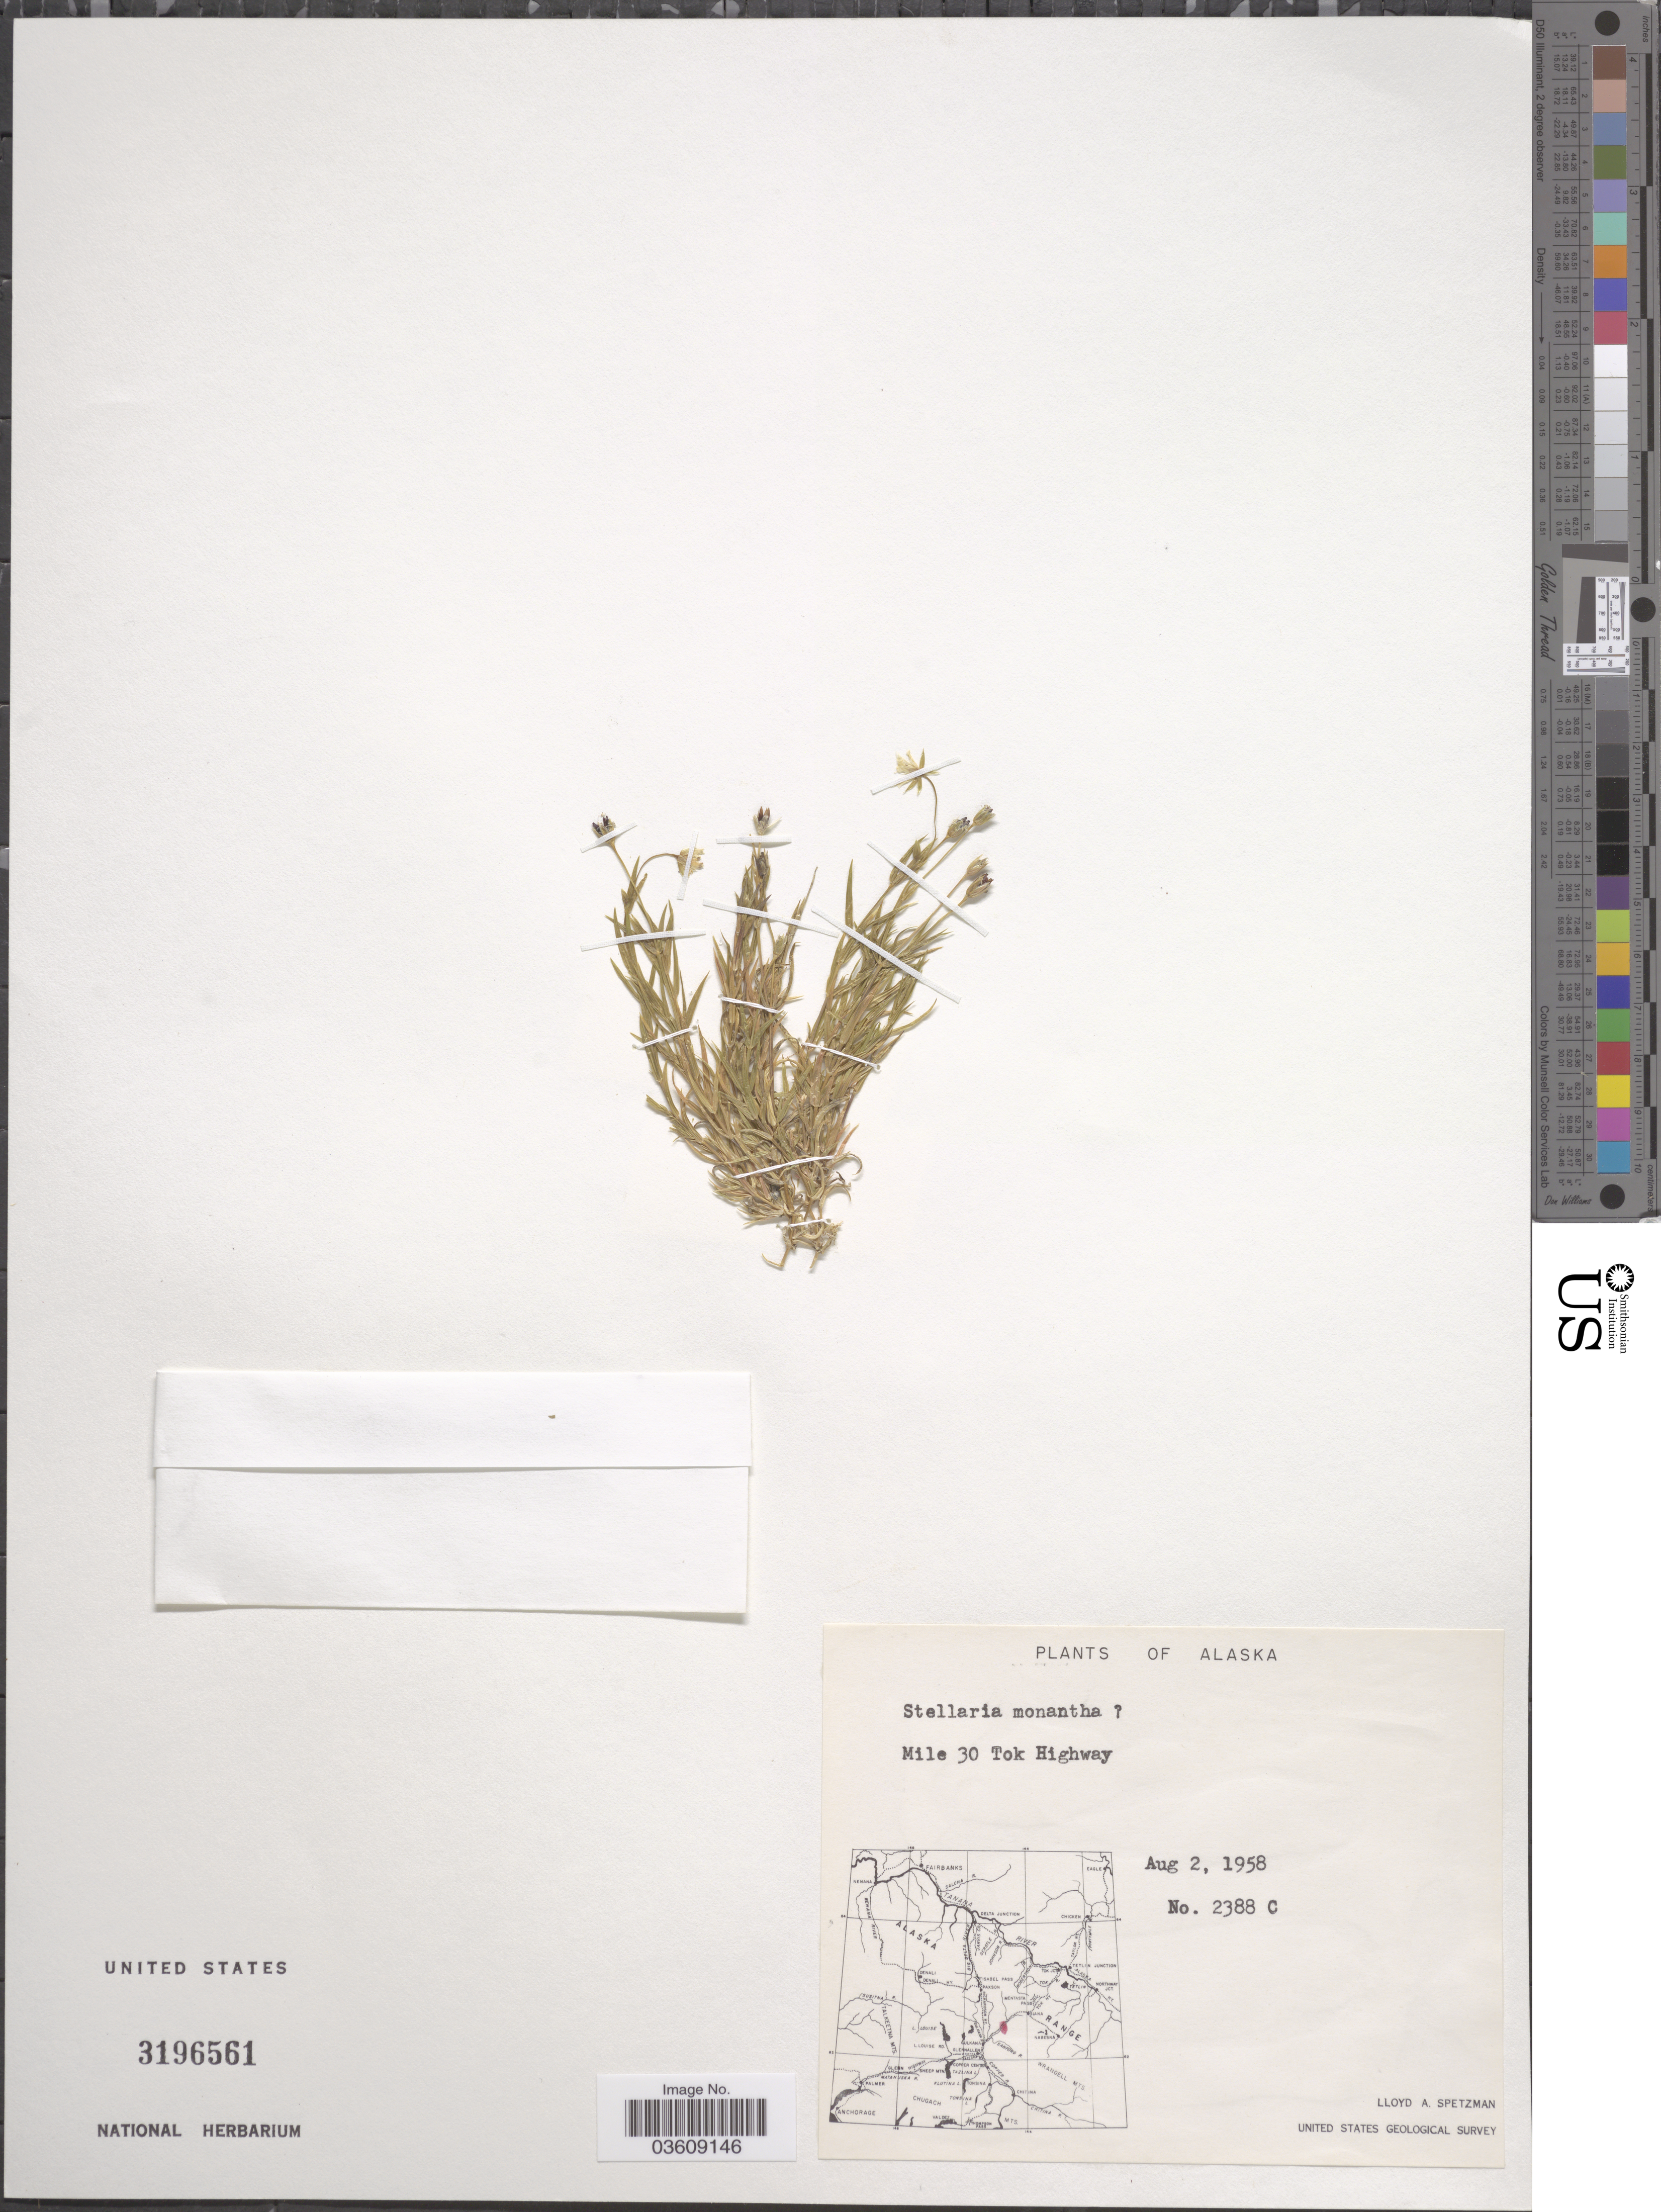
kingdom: Plantae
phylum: Tracheophyta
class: Magnoliopsida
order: Caryophyllales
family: Caryophyllaceae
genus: Stellaria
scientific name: Stellaria monantha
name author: Hultén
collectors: L. Spetzman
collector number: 2388 C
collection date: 1958-08-02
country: United States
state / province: Alaska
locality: Mile 30 Tok Highway.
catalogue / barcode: US 3196561